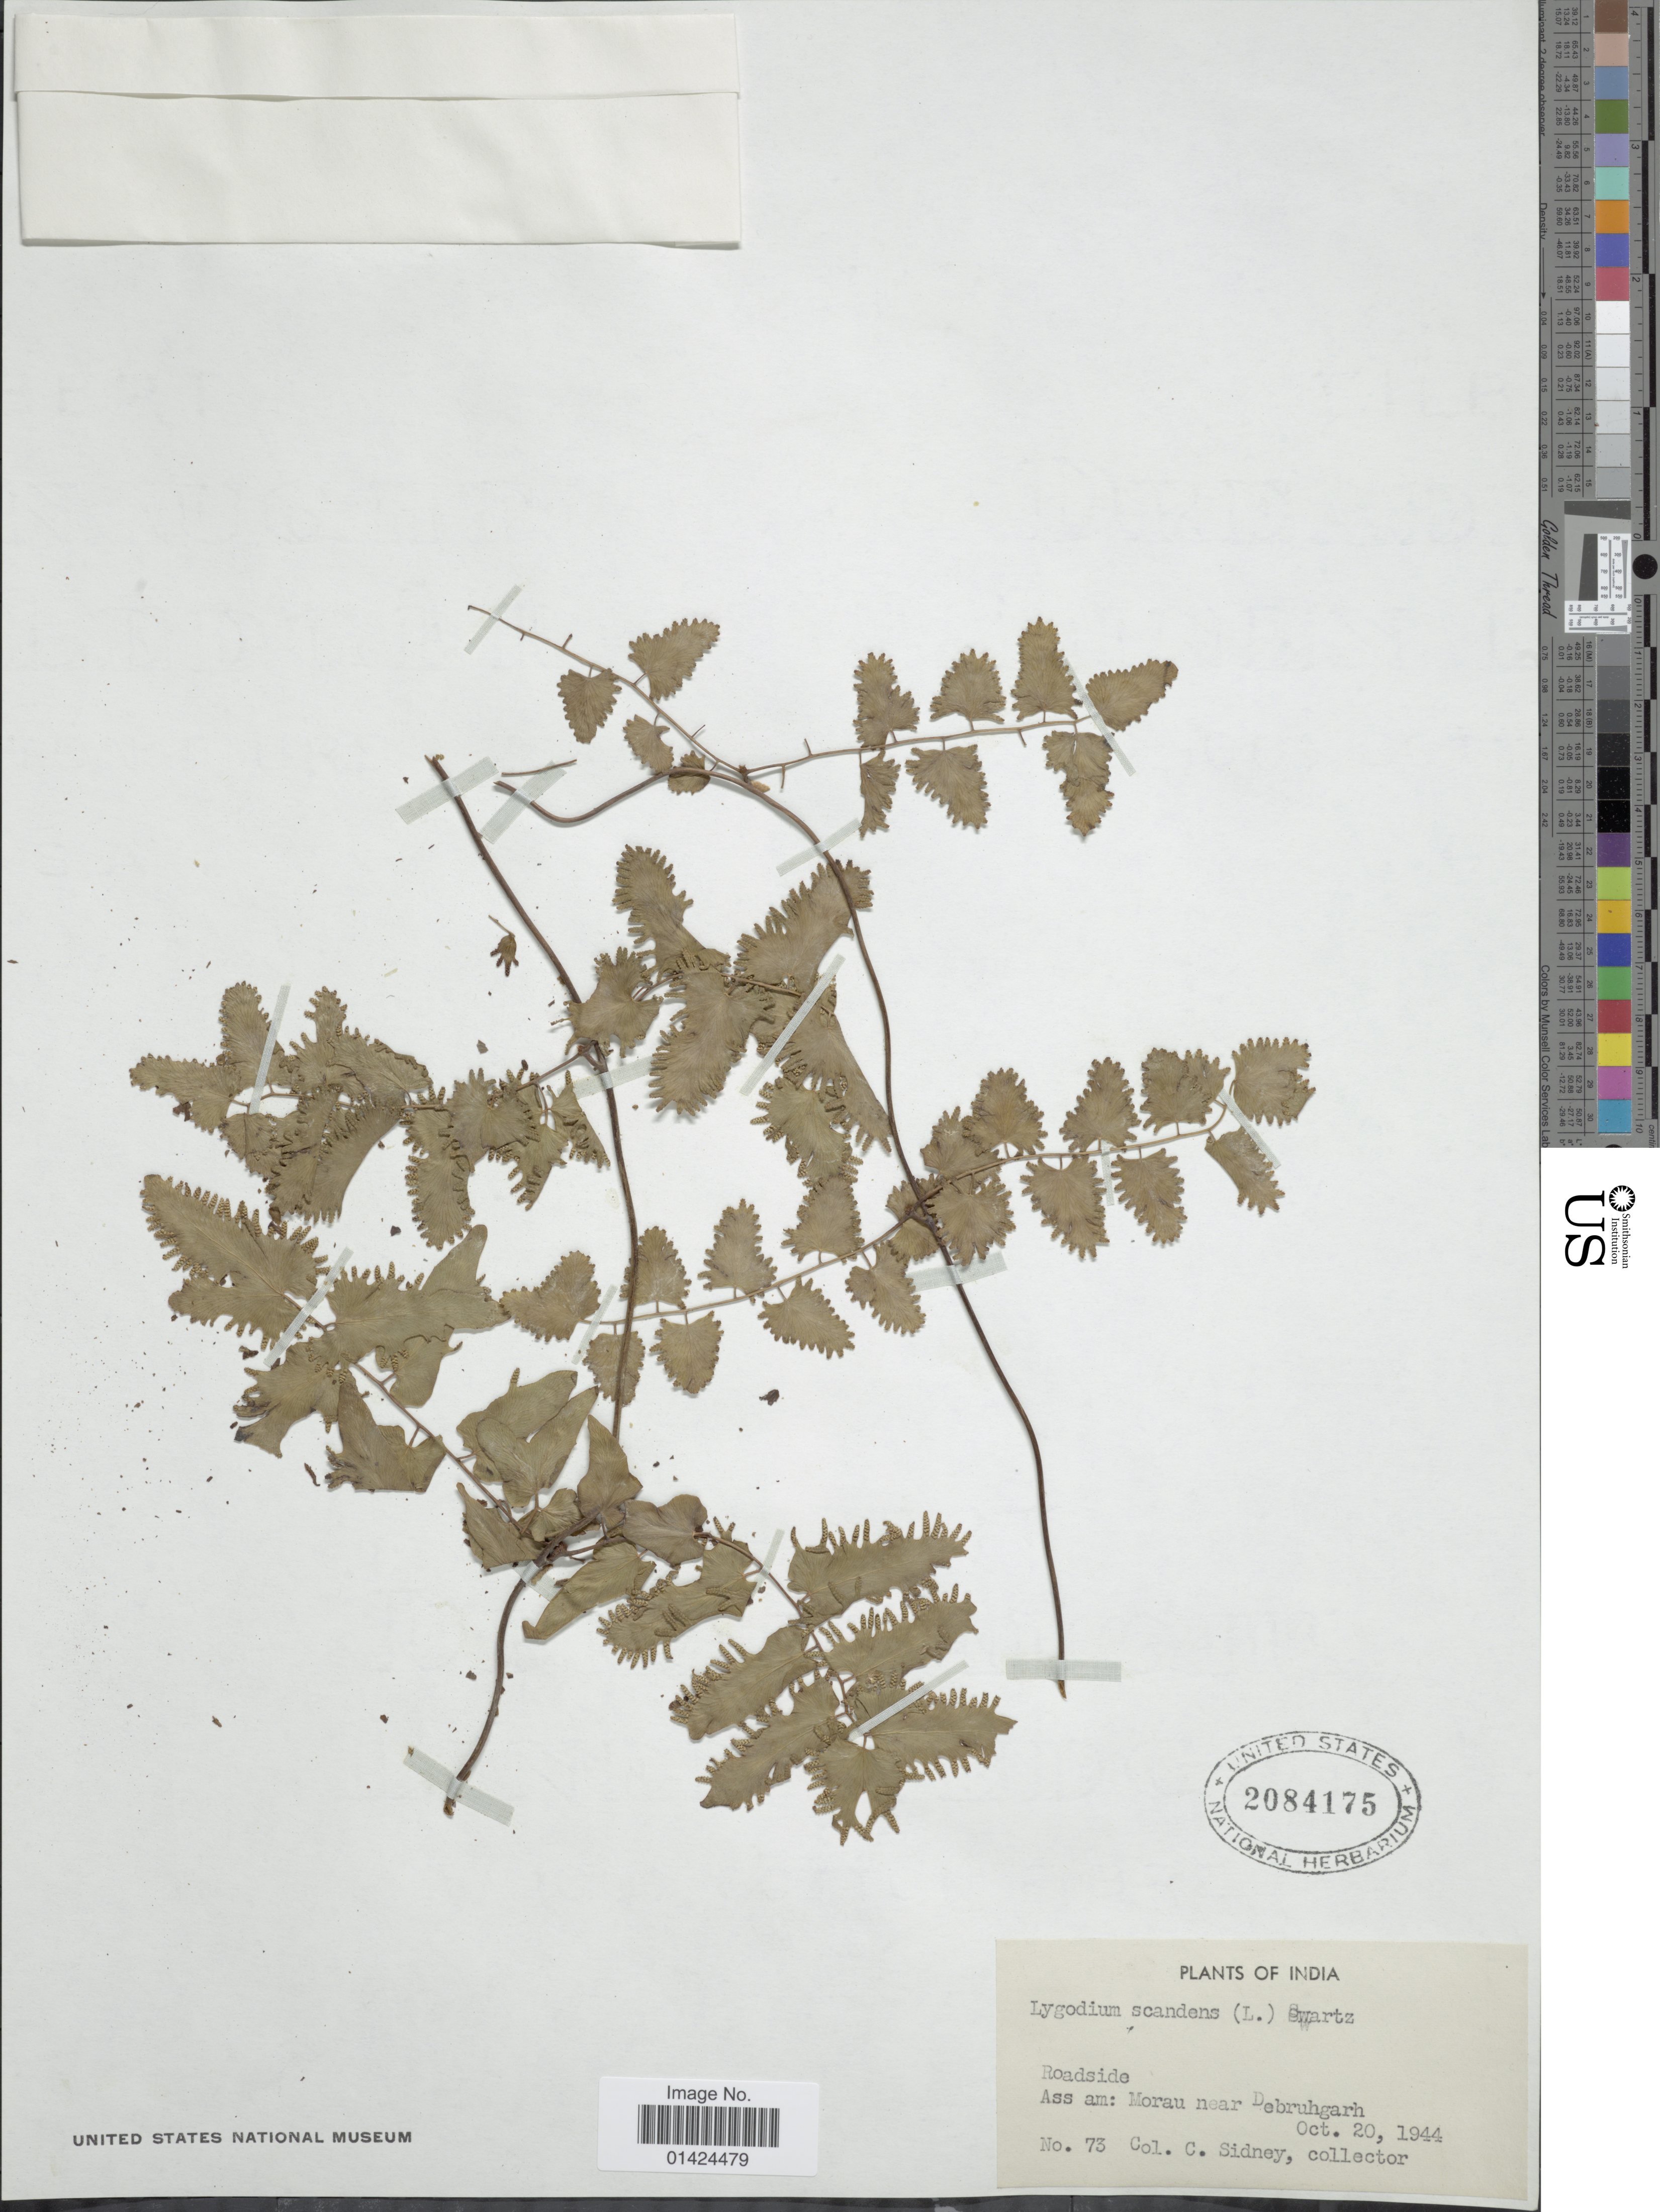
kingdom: Plantae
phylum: Tracheophyta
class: Polypodiopsida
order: Schizaeales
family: Lygodiaceae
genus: Lygodium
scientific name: Lygodium microphyllum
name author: (Cav.) R. Br.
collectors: C. Sidney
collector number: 73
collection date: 1944-10-20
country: India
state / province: Assam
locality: Roadside. Morau near Debruhgarnh.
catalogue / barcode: US 2084175